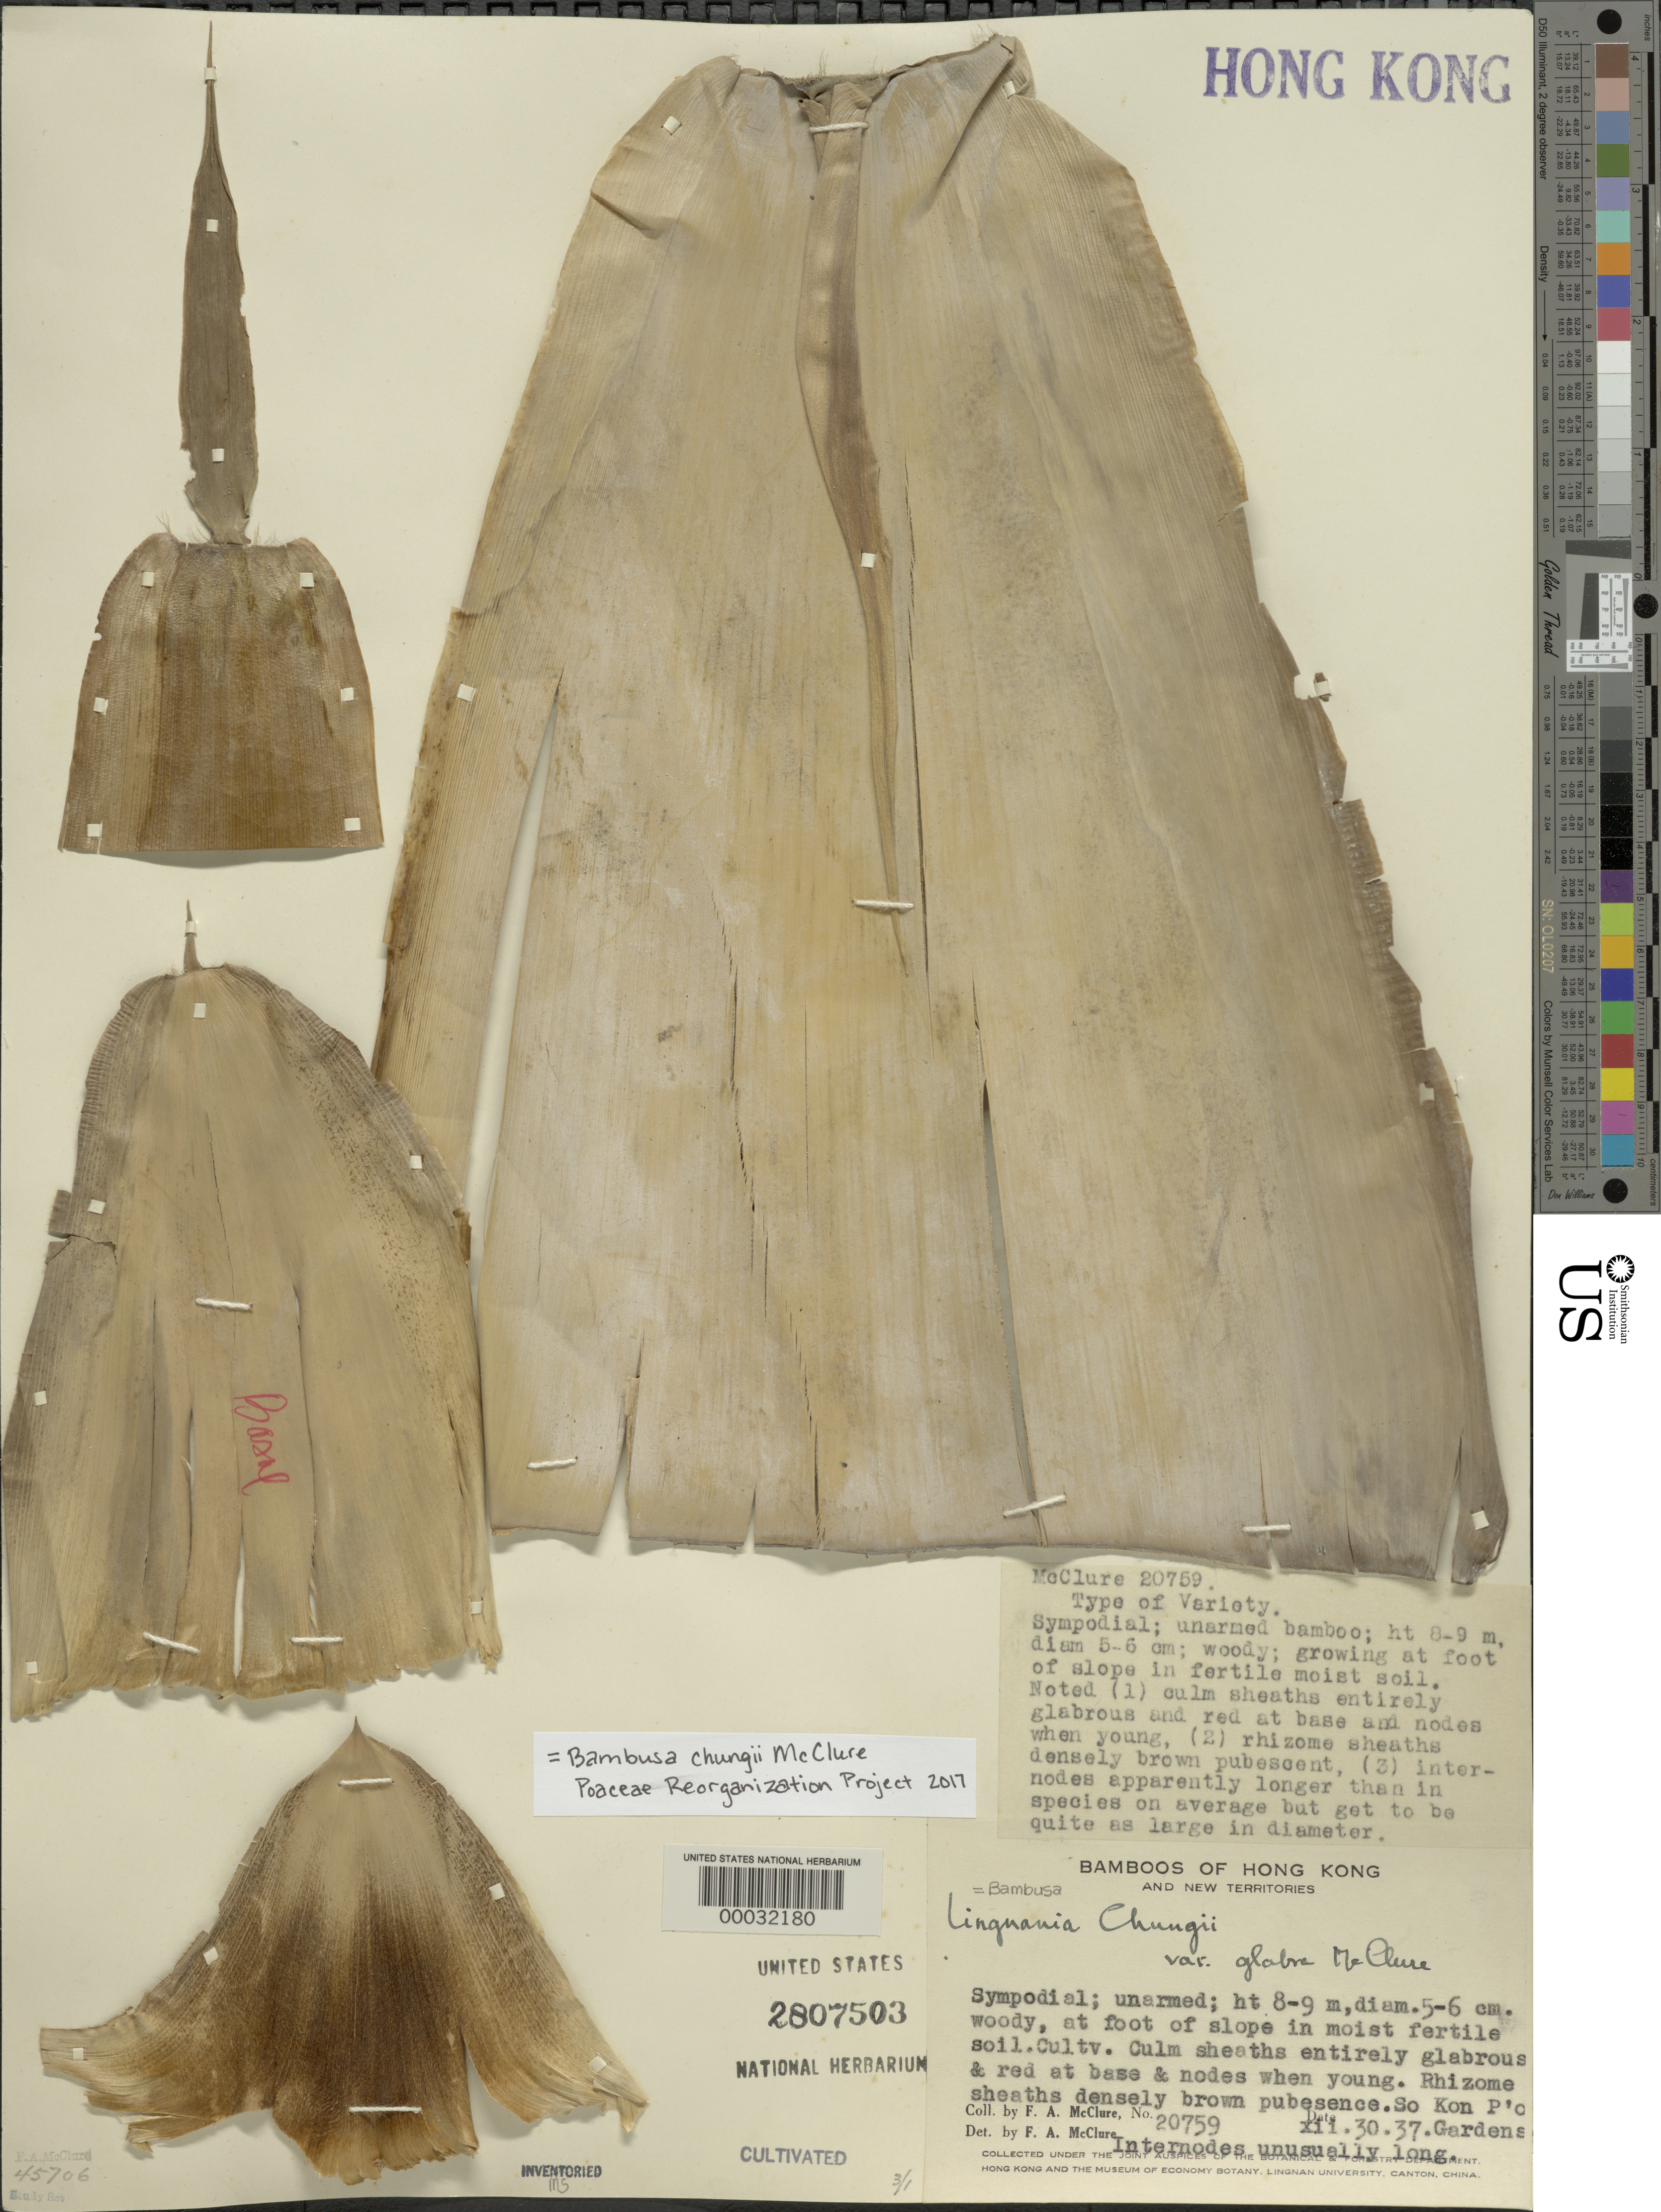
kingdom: Plantae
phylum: Tracheophyta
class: Liliopsida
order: Poales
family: Poaceae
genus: Bambusa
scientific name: Bambusa chungii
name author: McClure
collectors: F. A. McClure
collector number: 20759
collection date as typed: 30 Dec 1931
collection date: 1931-12-30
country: China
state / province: Hong Kong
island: Hong Kong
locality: So kon p'o gardens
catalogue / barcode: US 2807503